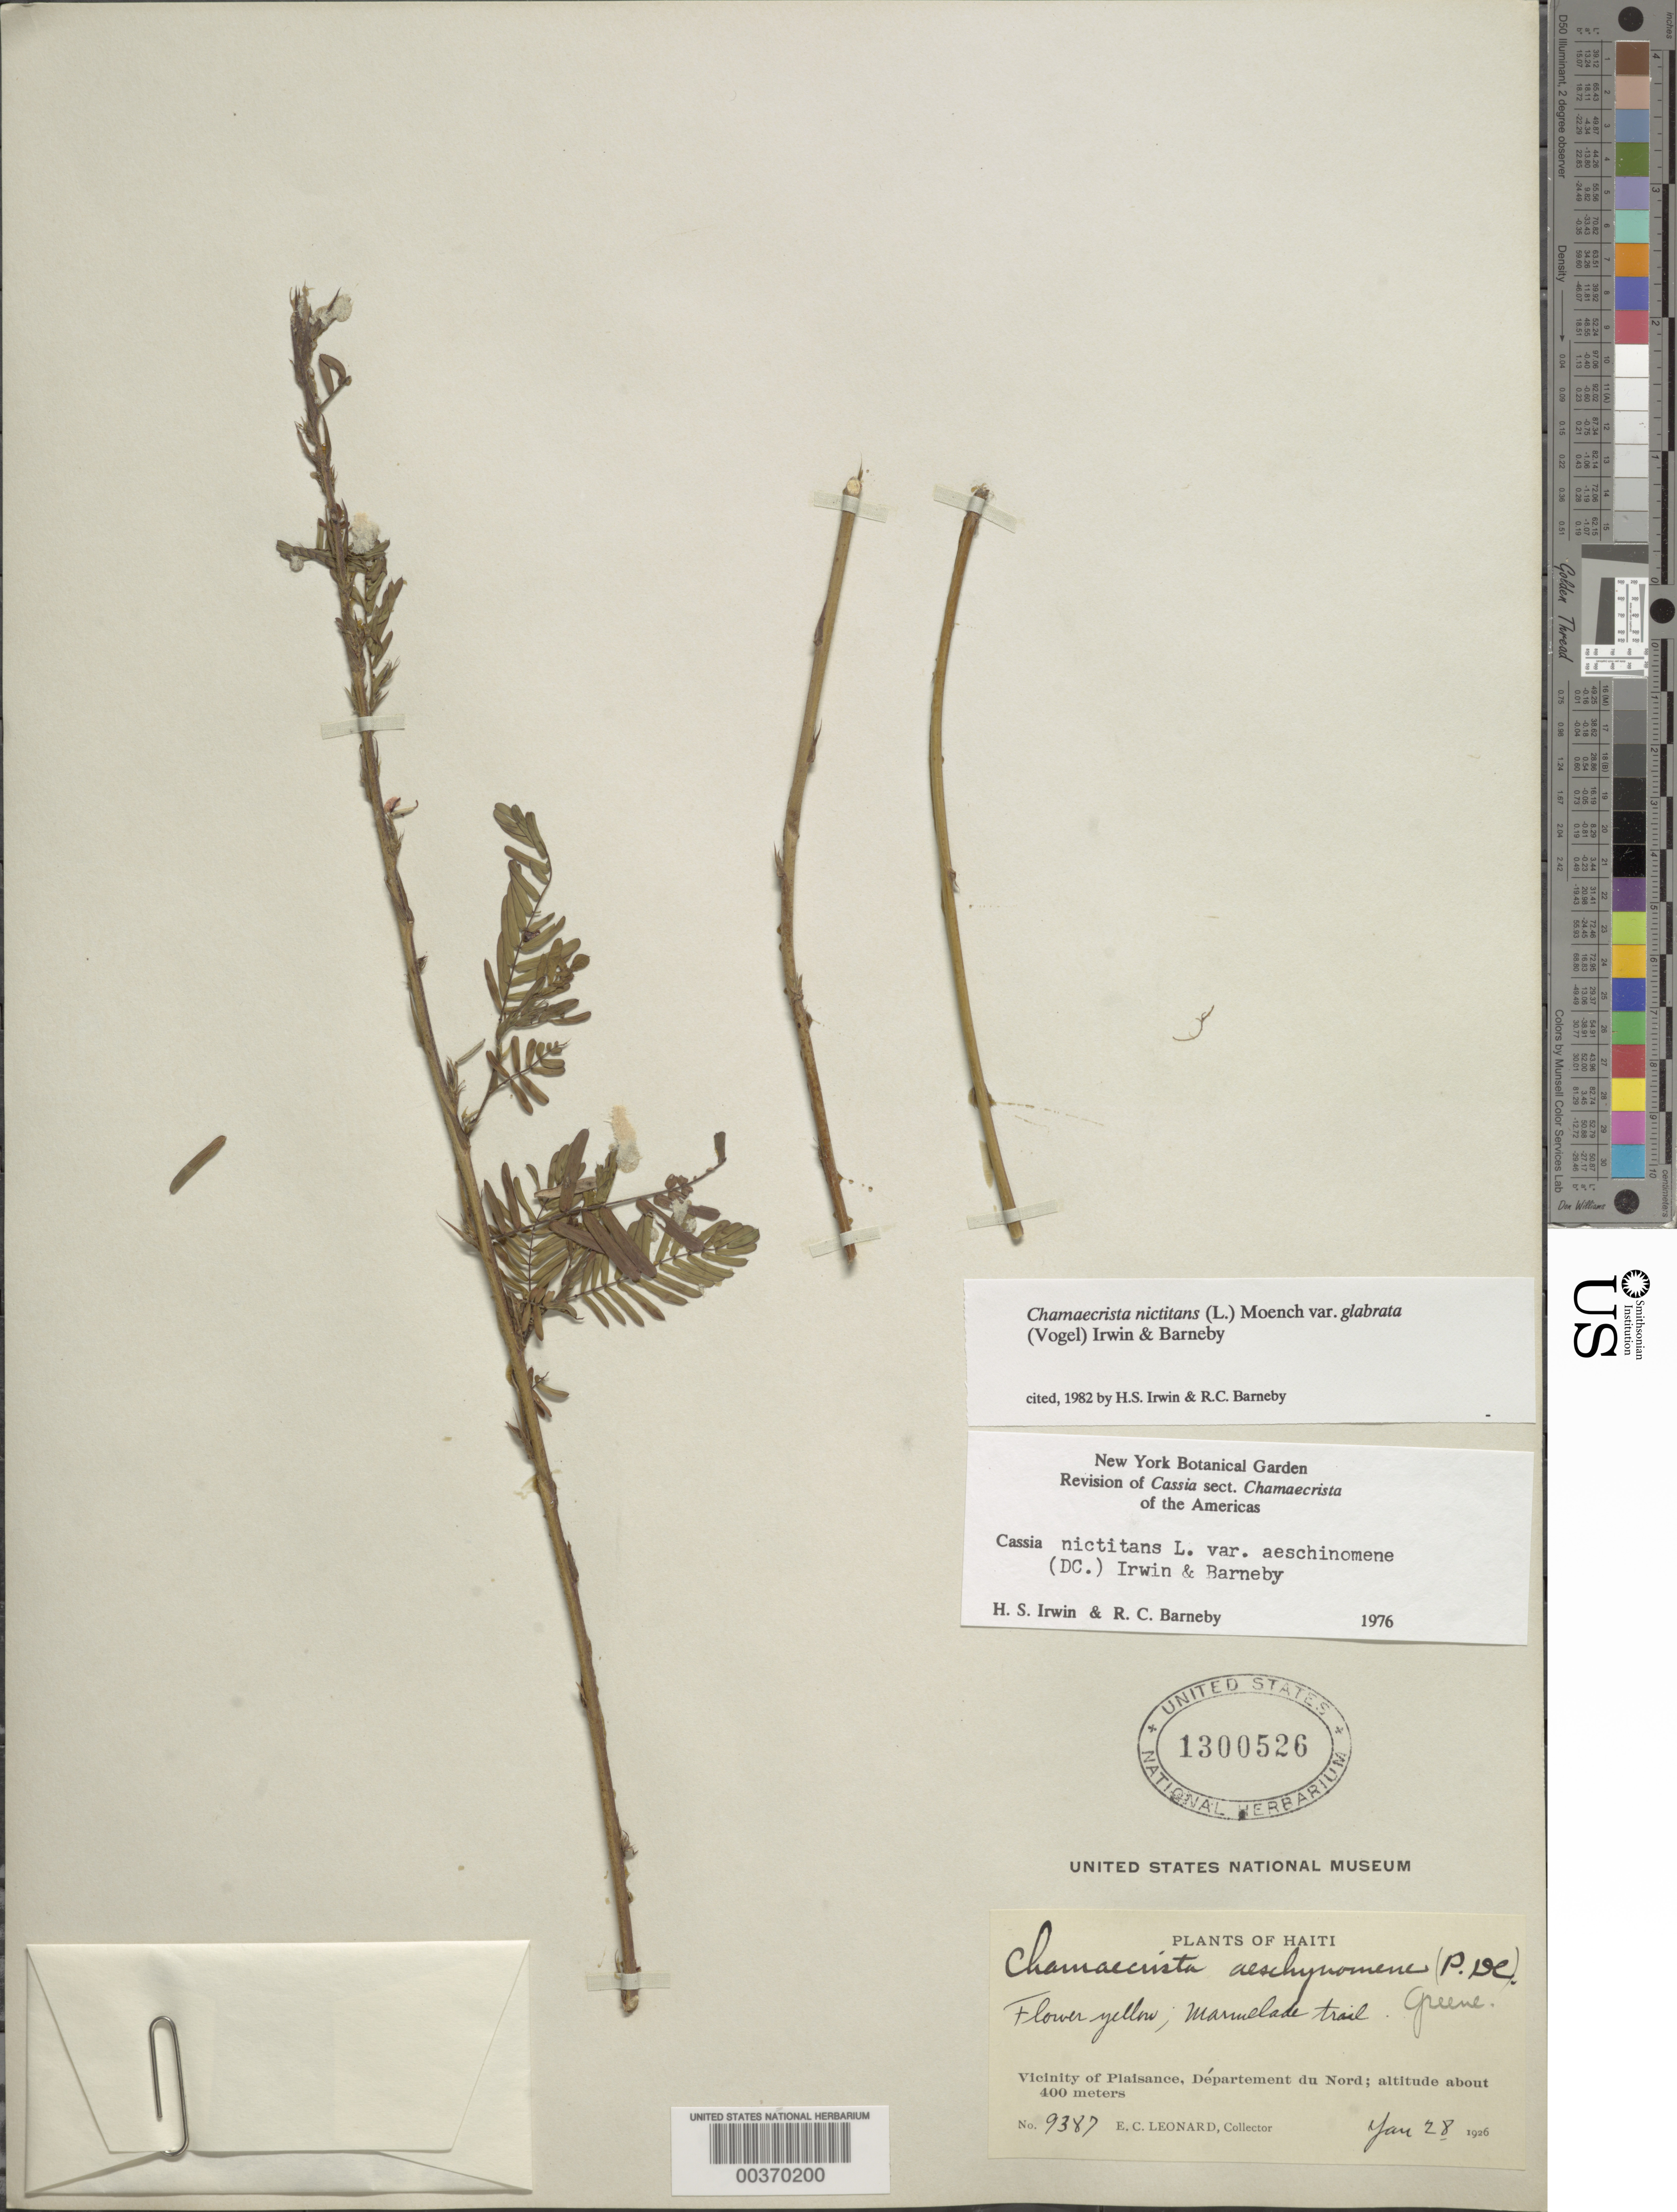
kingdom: Plantae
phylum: Tracheophyta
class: Magnoliopsida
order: Fabales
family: Fabaceae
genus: Chamaecrista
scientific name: Chamaecrista nictitans var. glabrata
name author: (Vogel) H.S. Irwin & Barneby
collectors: E. C. Leonard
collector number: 9387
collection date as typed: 28 Jan 1926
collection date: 1926-01-28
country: Haiti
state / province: Nord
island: Hispaniola Island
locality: Marmelade trail; vicinity of plaisance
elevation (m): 400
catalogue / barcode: US 1300526